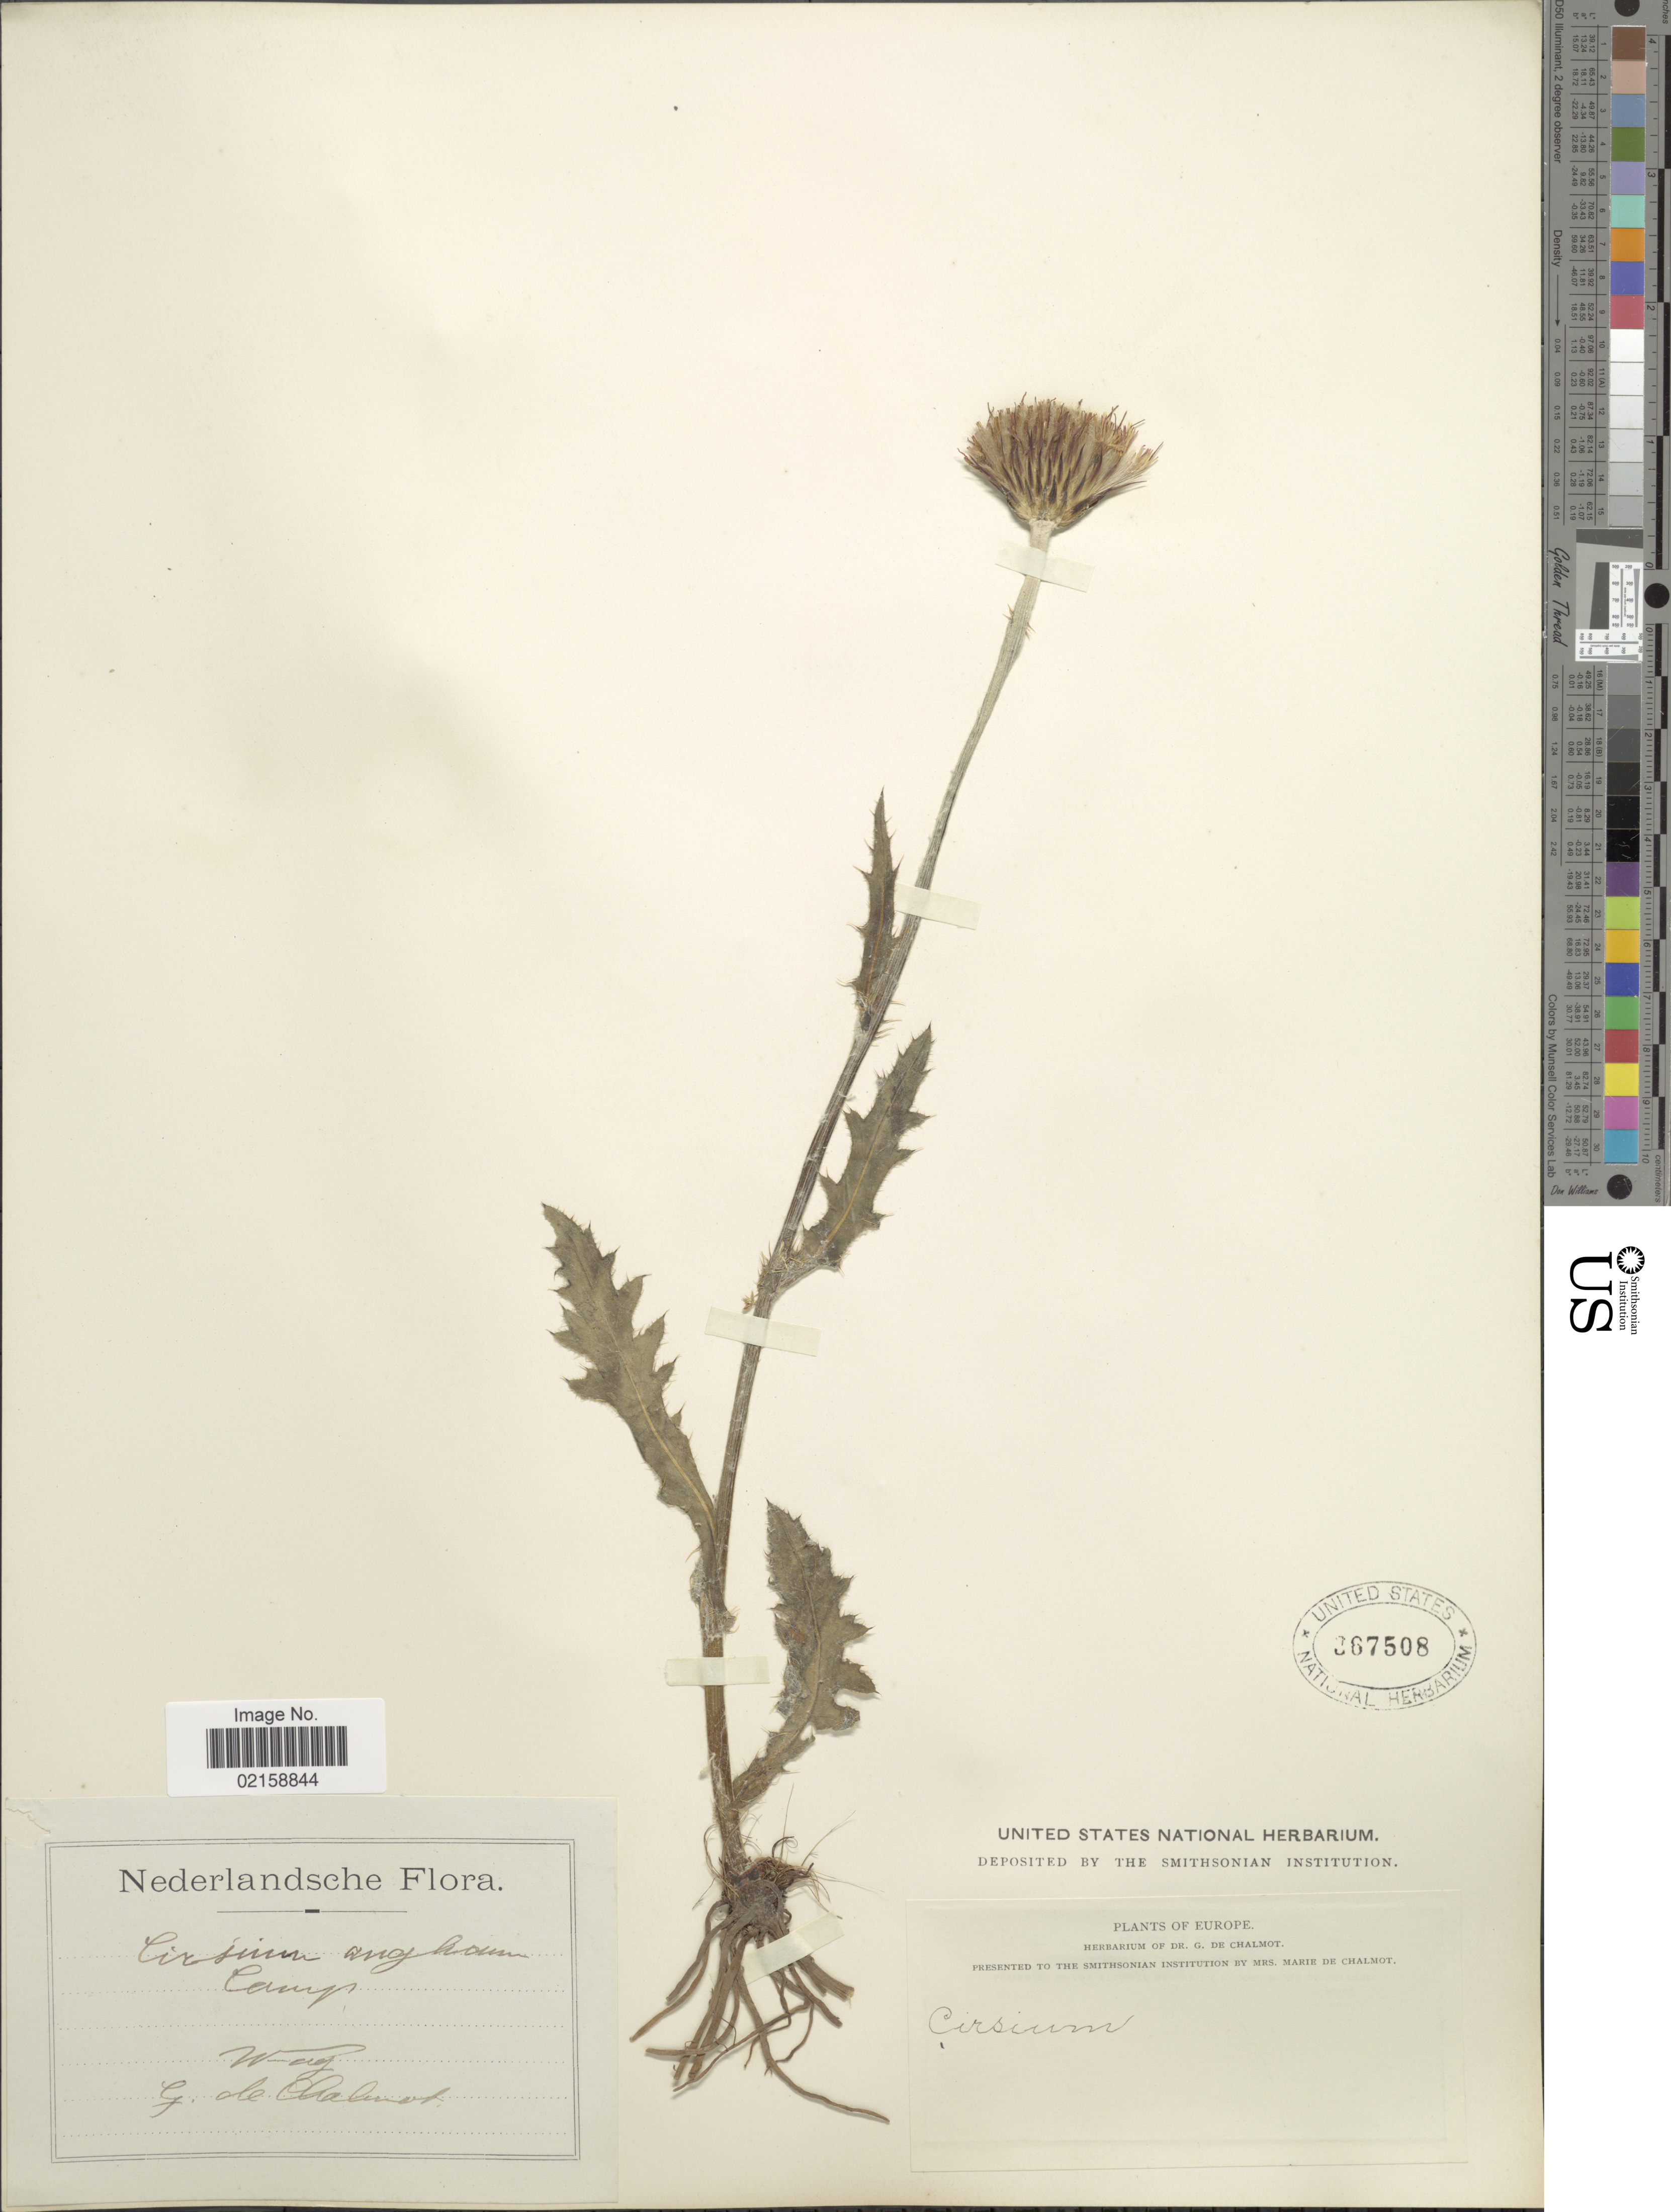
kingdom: Plantae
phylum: Tracheophyta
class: Magnoliopsida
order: Asterales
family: Asteraceae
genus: Cirsium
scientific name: Cirsium dissectum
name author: (L.) Hill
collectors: G. de Chalmot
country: Netherlands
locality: Weeg, camp.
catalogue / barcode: US 367508